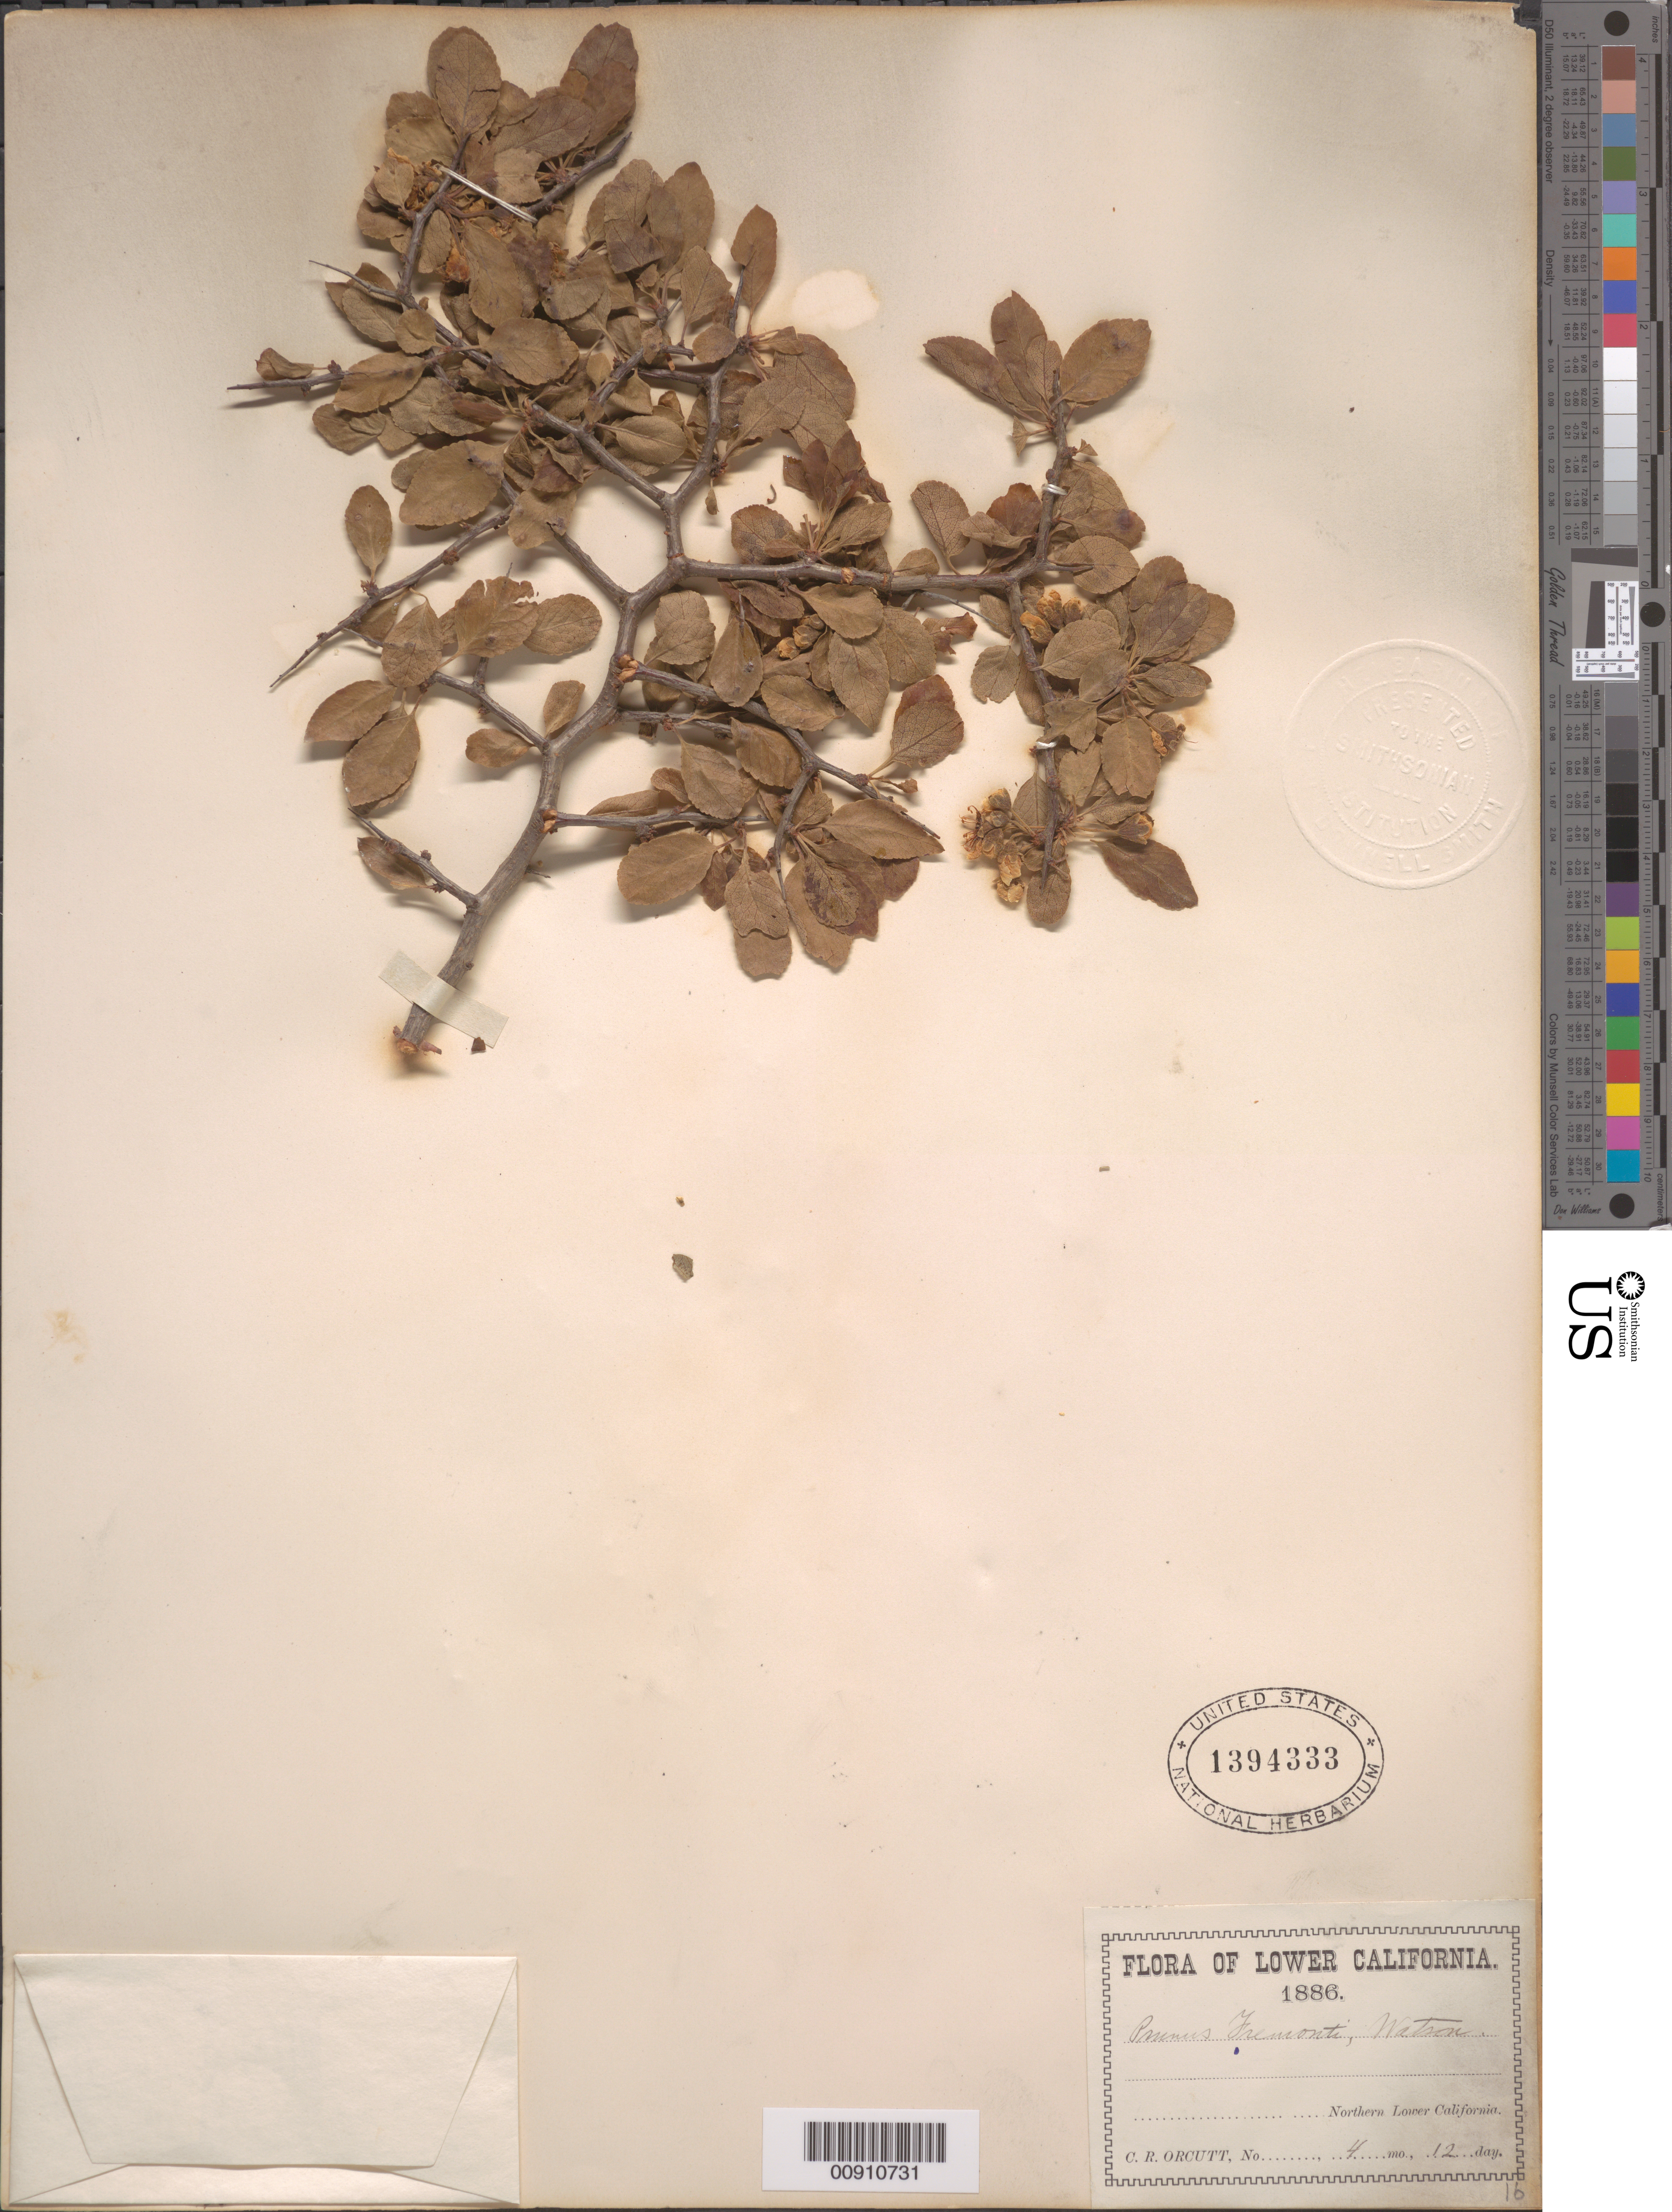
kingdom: Plantae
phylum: Tracheophyta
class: Magnoliopsida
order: Rosales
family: Rosaceae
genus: Prunus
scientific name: Prunus fremontii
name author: S. Watson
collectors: C. R. Orcutt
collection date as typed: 12 Apr 1886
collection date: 1886-04-12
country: Mexico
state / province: Baja California Norte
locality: Northern Lower California.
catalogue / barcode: US 1394333